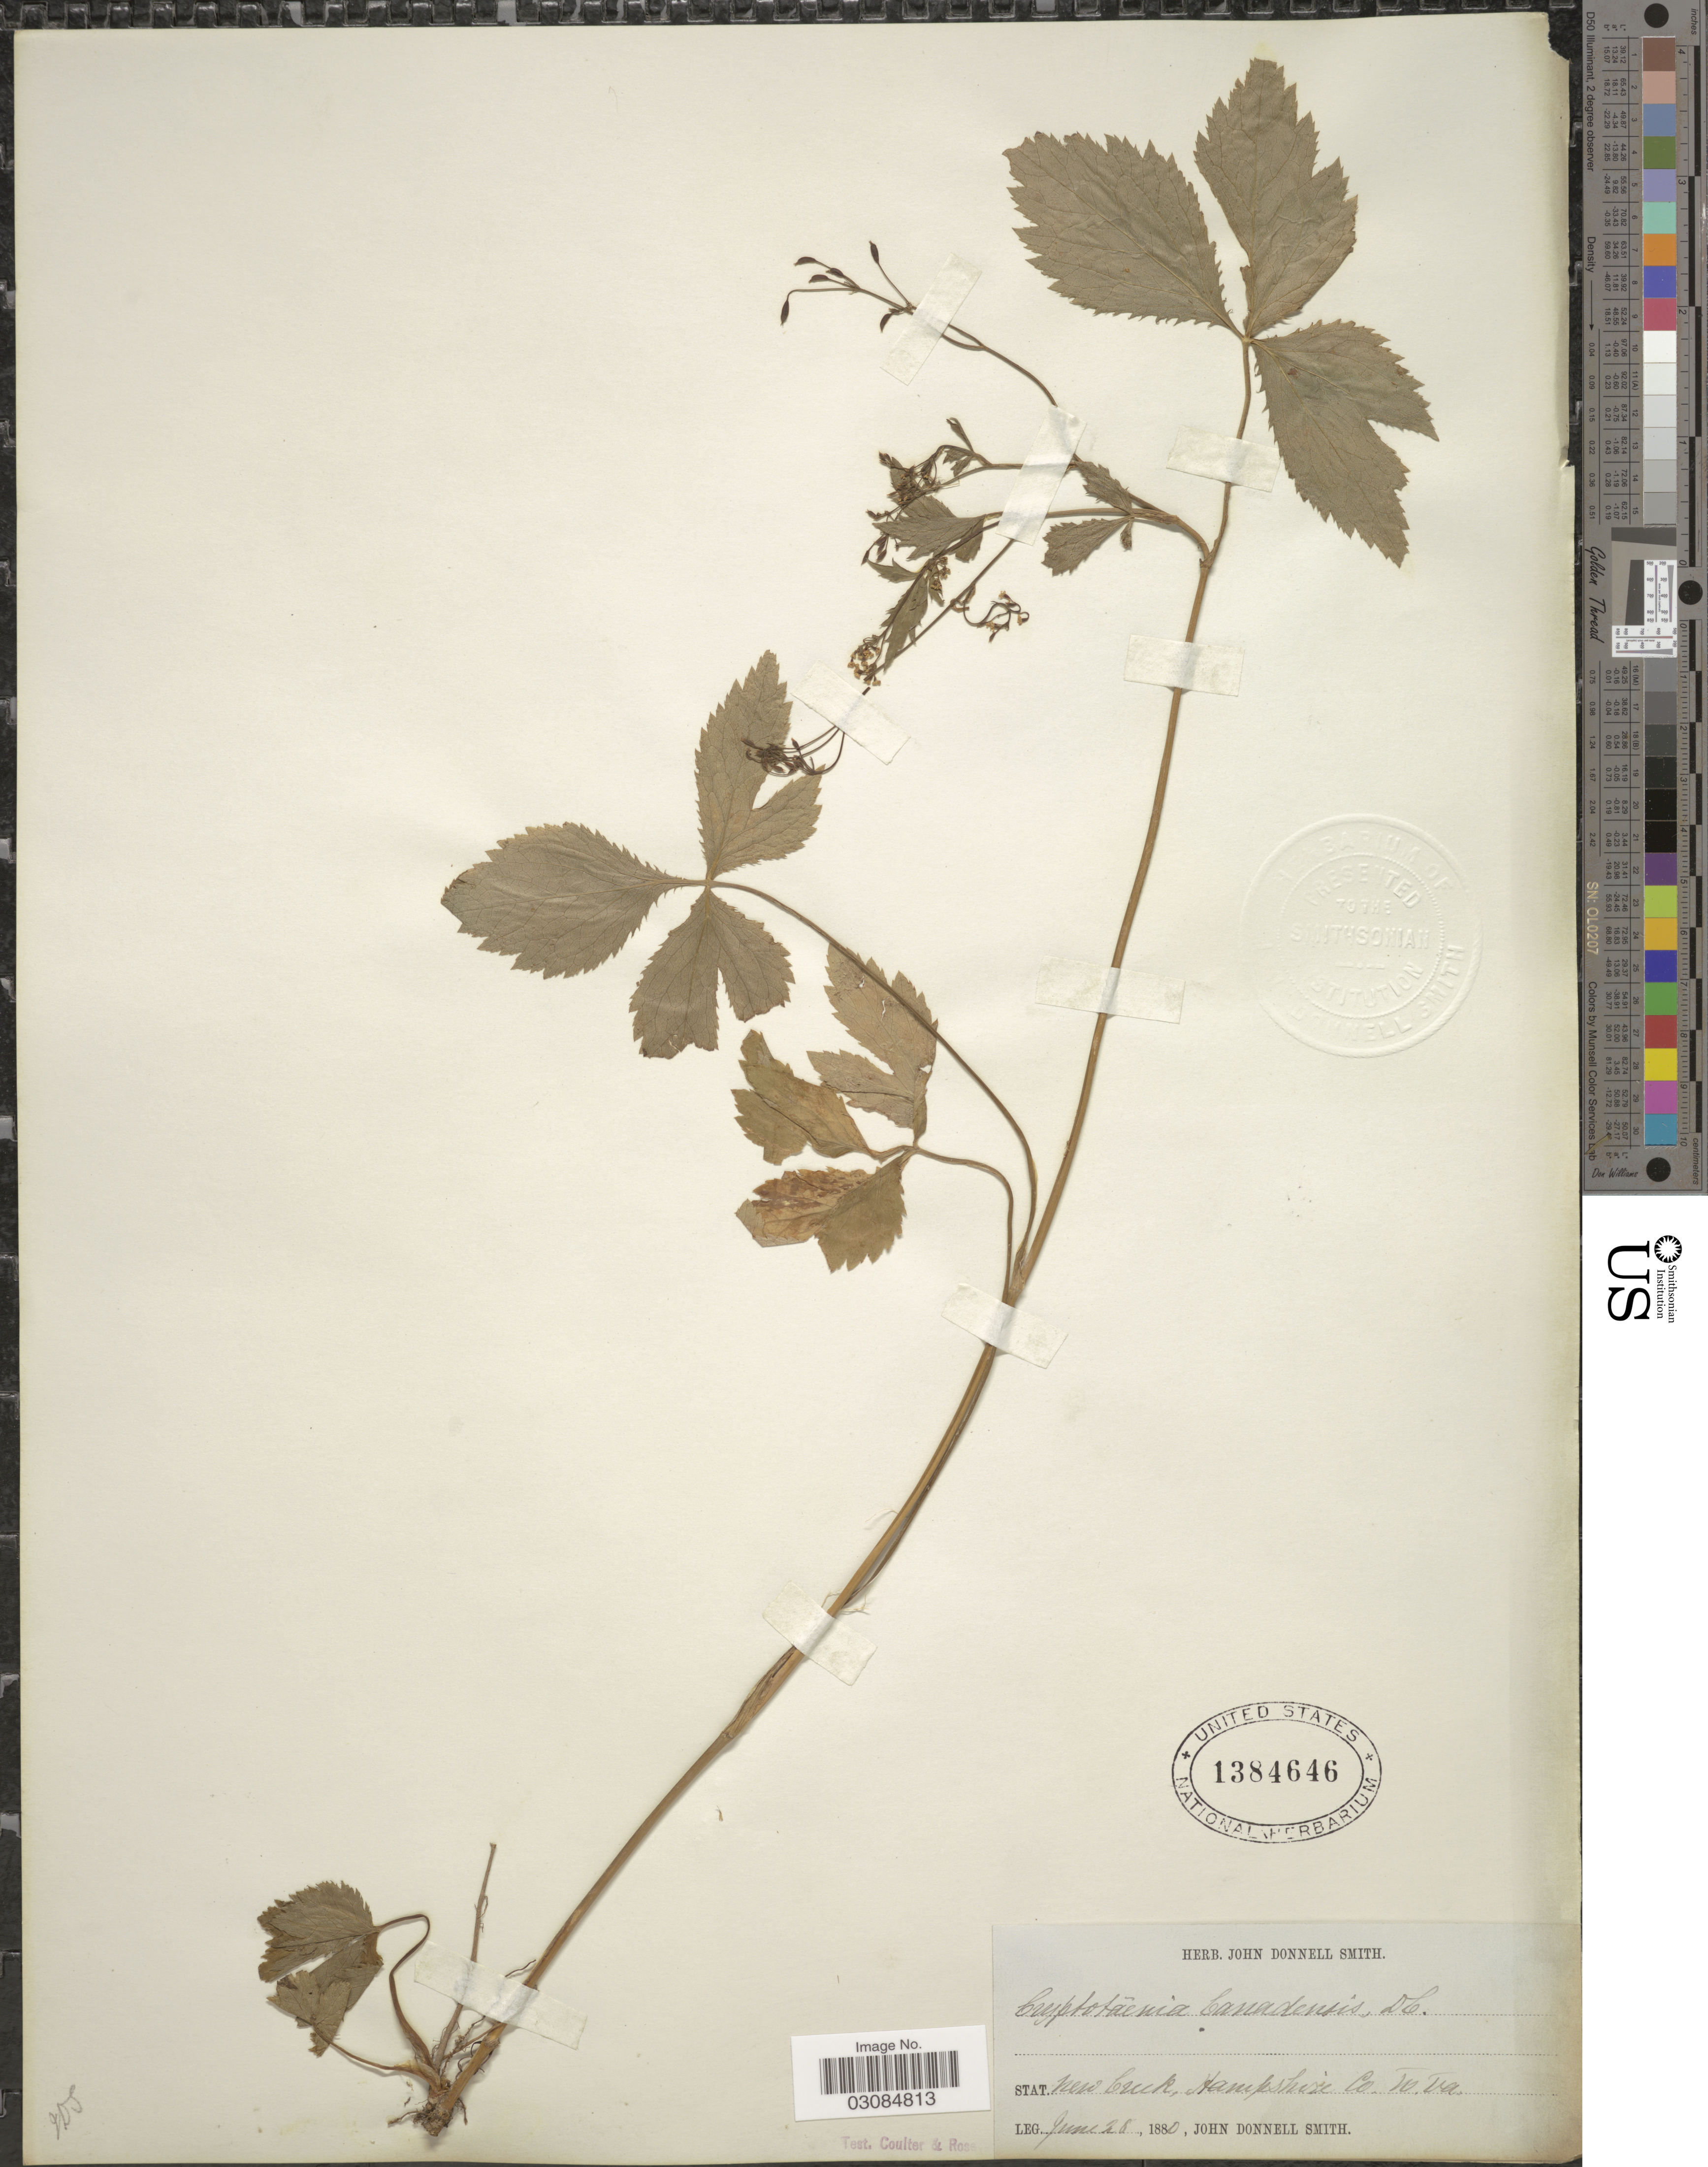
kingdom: Plantae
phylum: Tracheophyta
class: Magnoliopsida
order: Apiales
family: Apiaceae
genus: Cryptotaenia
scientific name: Cryptotaenia canadensis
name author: (L.) DC.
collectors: J. Donnell Smith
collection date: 1880-06-28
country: United States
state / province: West Virginia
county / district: Hampshire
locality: New Creek, Hampshire Co.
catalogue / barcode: US 1384646